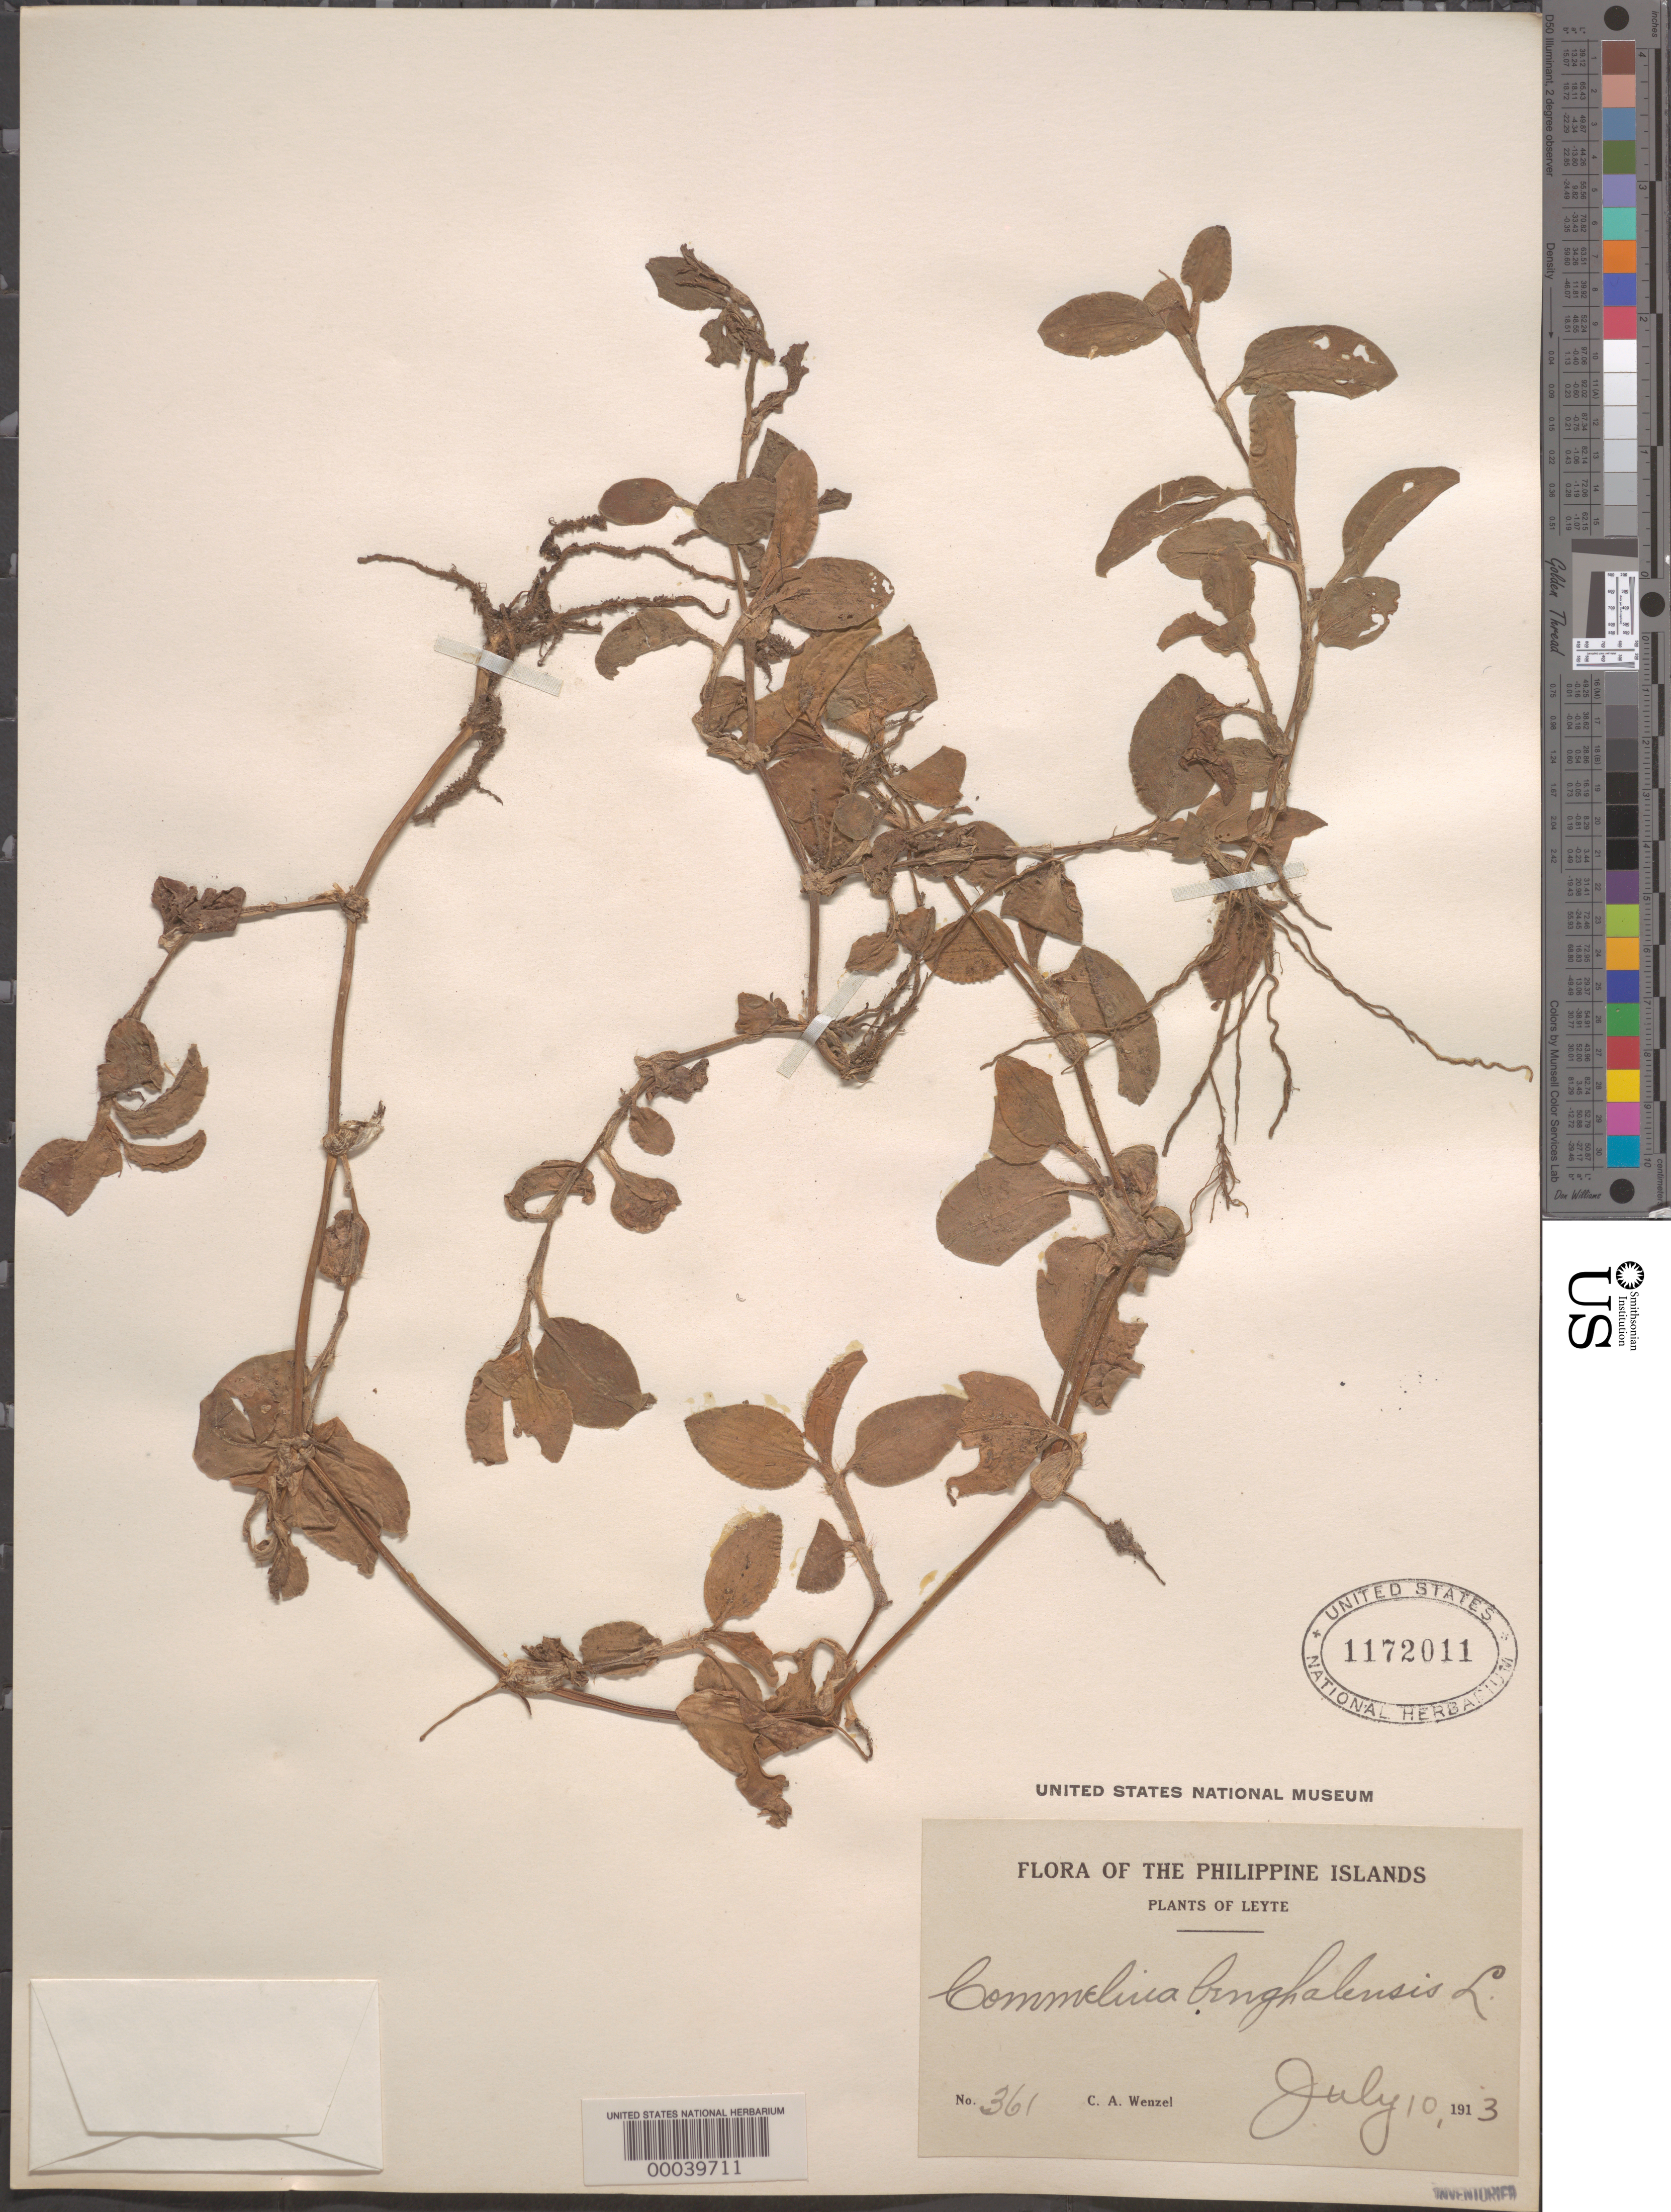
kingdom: Plantae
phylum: Tracheophyta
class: Liliopsida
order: Commelinales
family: Commelinaceae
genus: Commelina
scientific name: Commelina benghalensis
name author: L.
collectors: C. Wenzel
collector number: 361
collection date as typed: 10 Jul 1913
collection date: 1913-07-10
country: Philippines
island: Leyte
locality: Leyte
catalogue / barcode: US 1172011